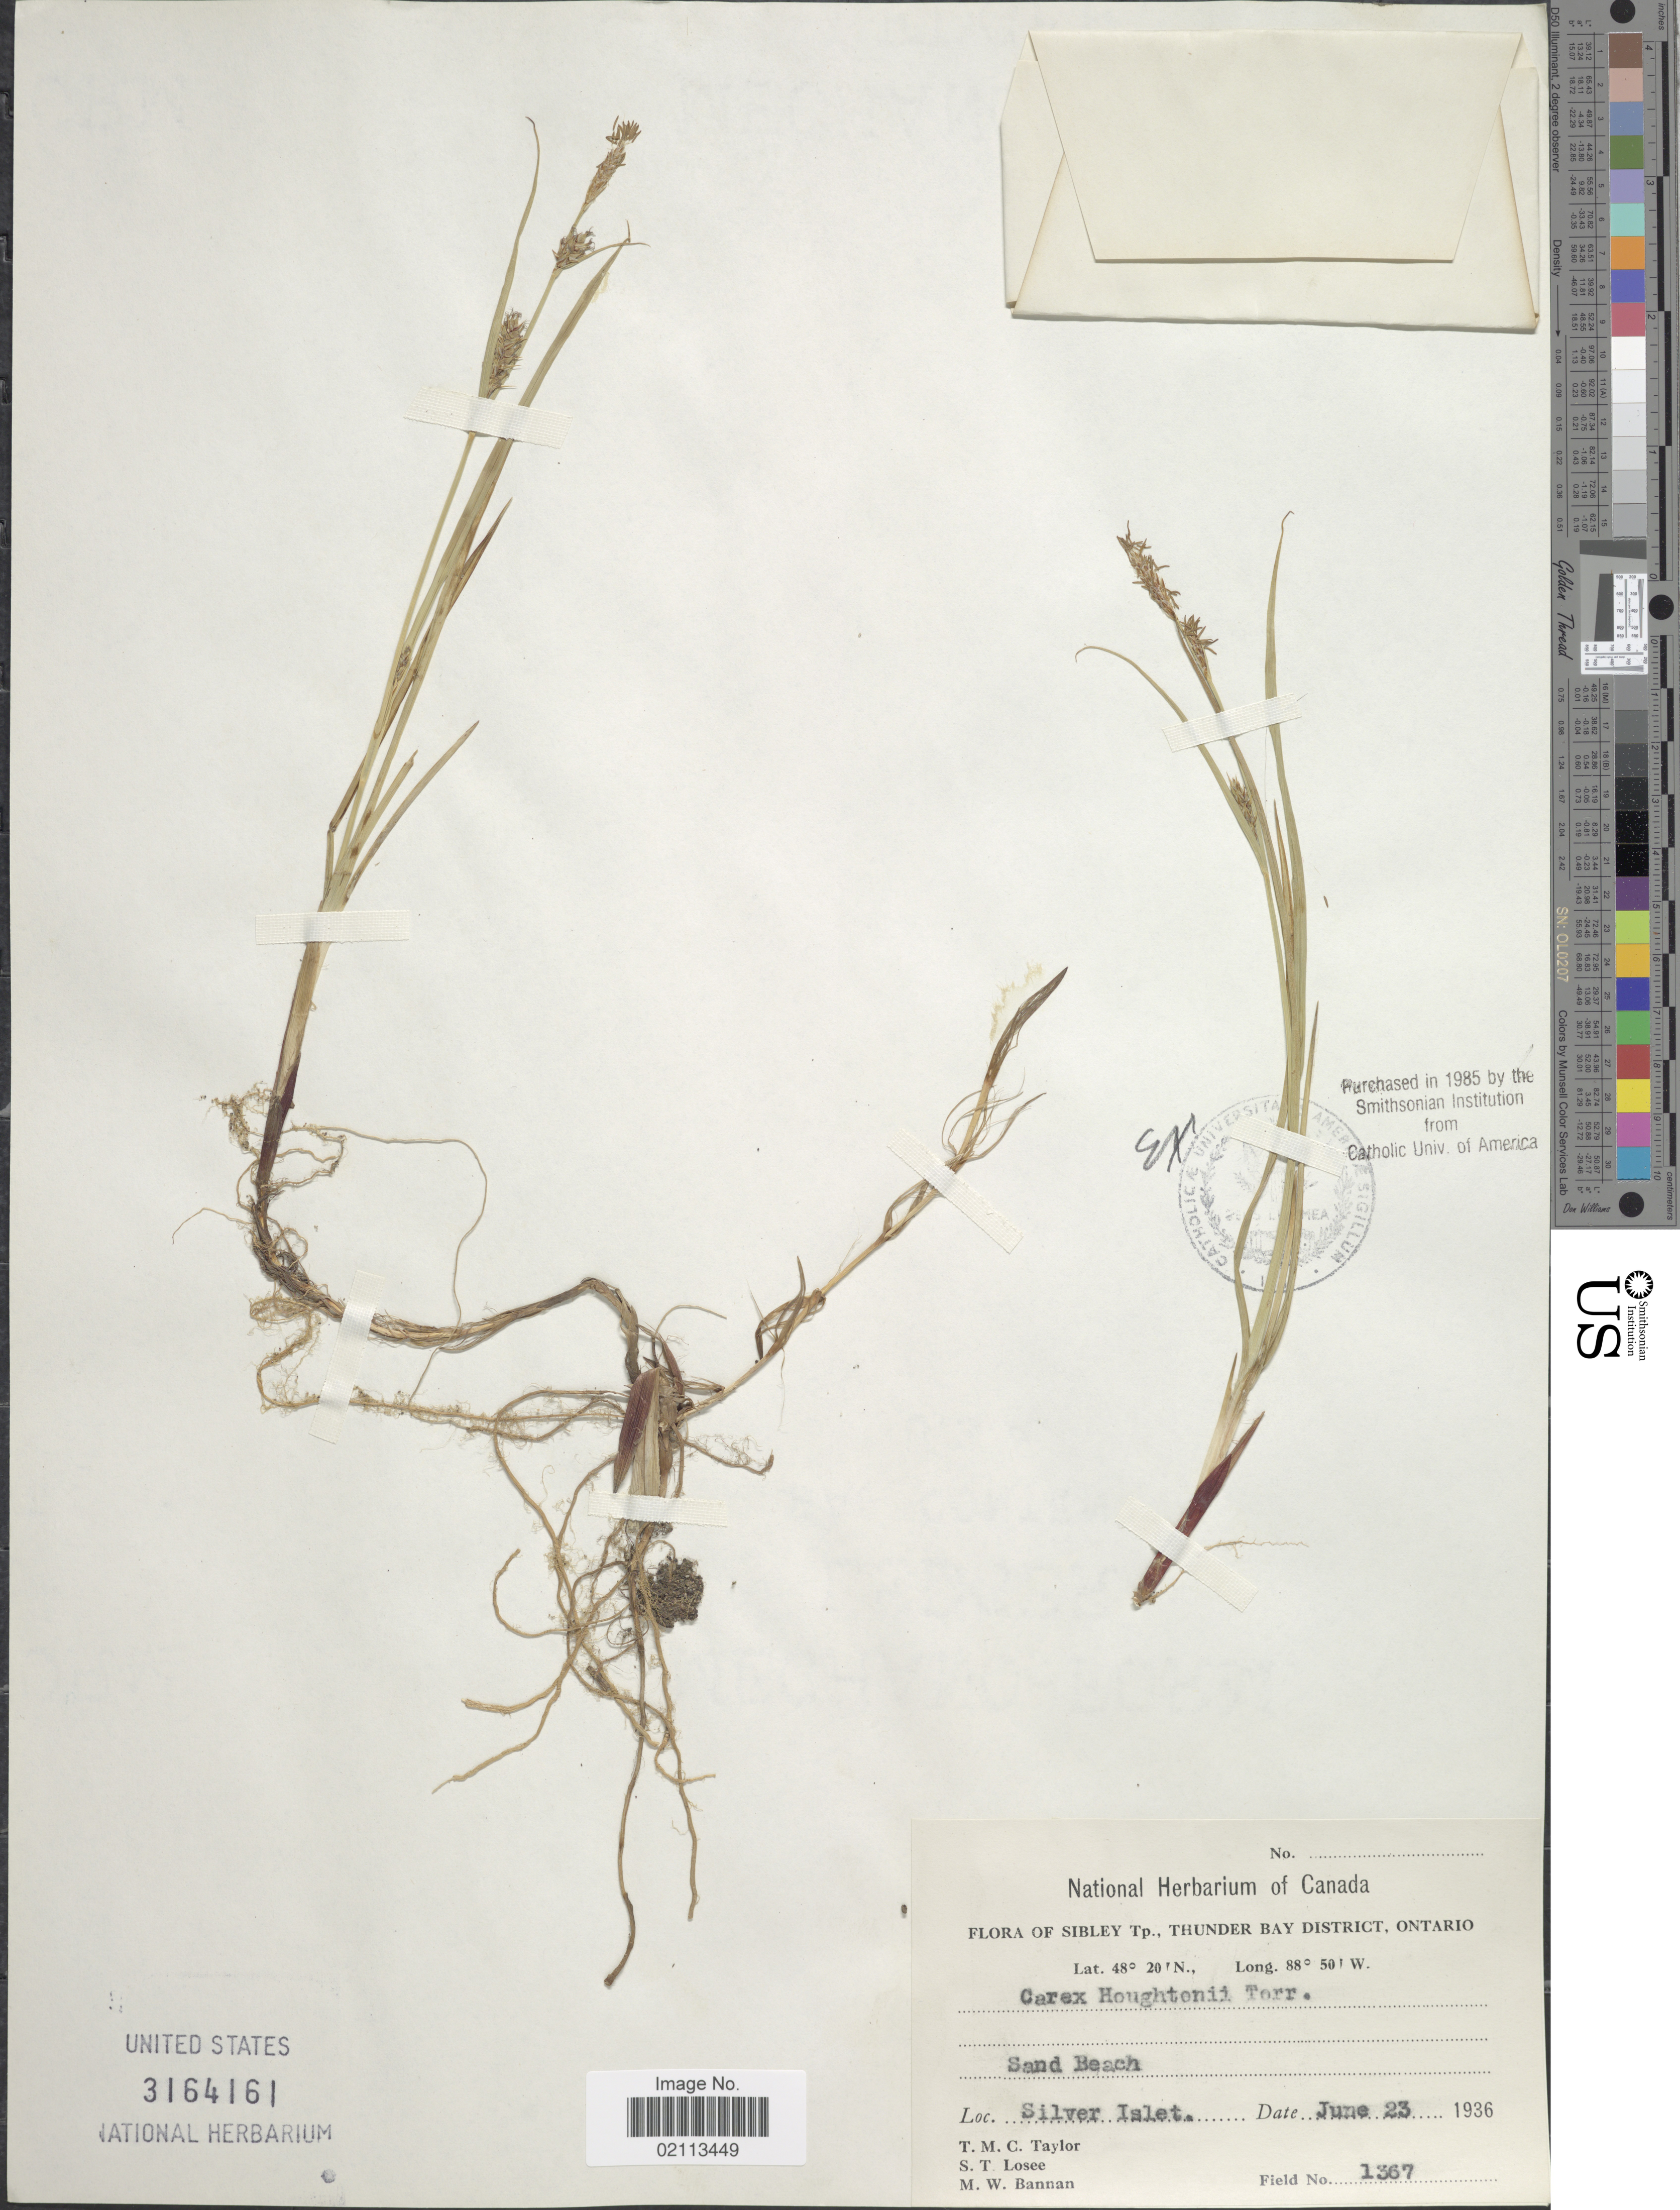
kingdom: Plantae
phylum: Tracheophyta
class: Liliopsida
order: Poales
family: Cyperaceae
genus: Carex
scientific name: Carex houghtoniana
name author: Torr. ex Dewey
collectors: T. M. C. Taylor, S. Losee & M. Bannan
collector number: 1367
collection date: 1936-06-23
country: Canada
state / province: Ontario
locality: Sibley Tp., Thunder Bay District, Sand beach, Silver Islet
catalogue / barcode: US 3164161